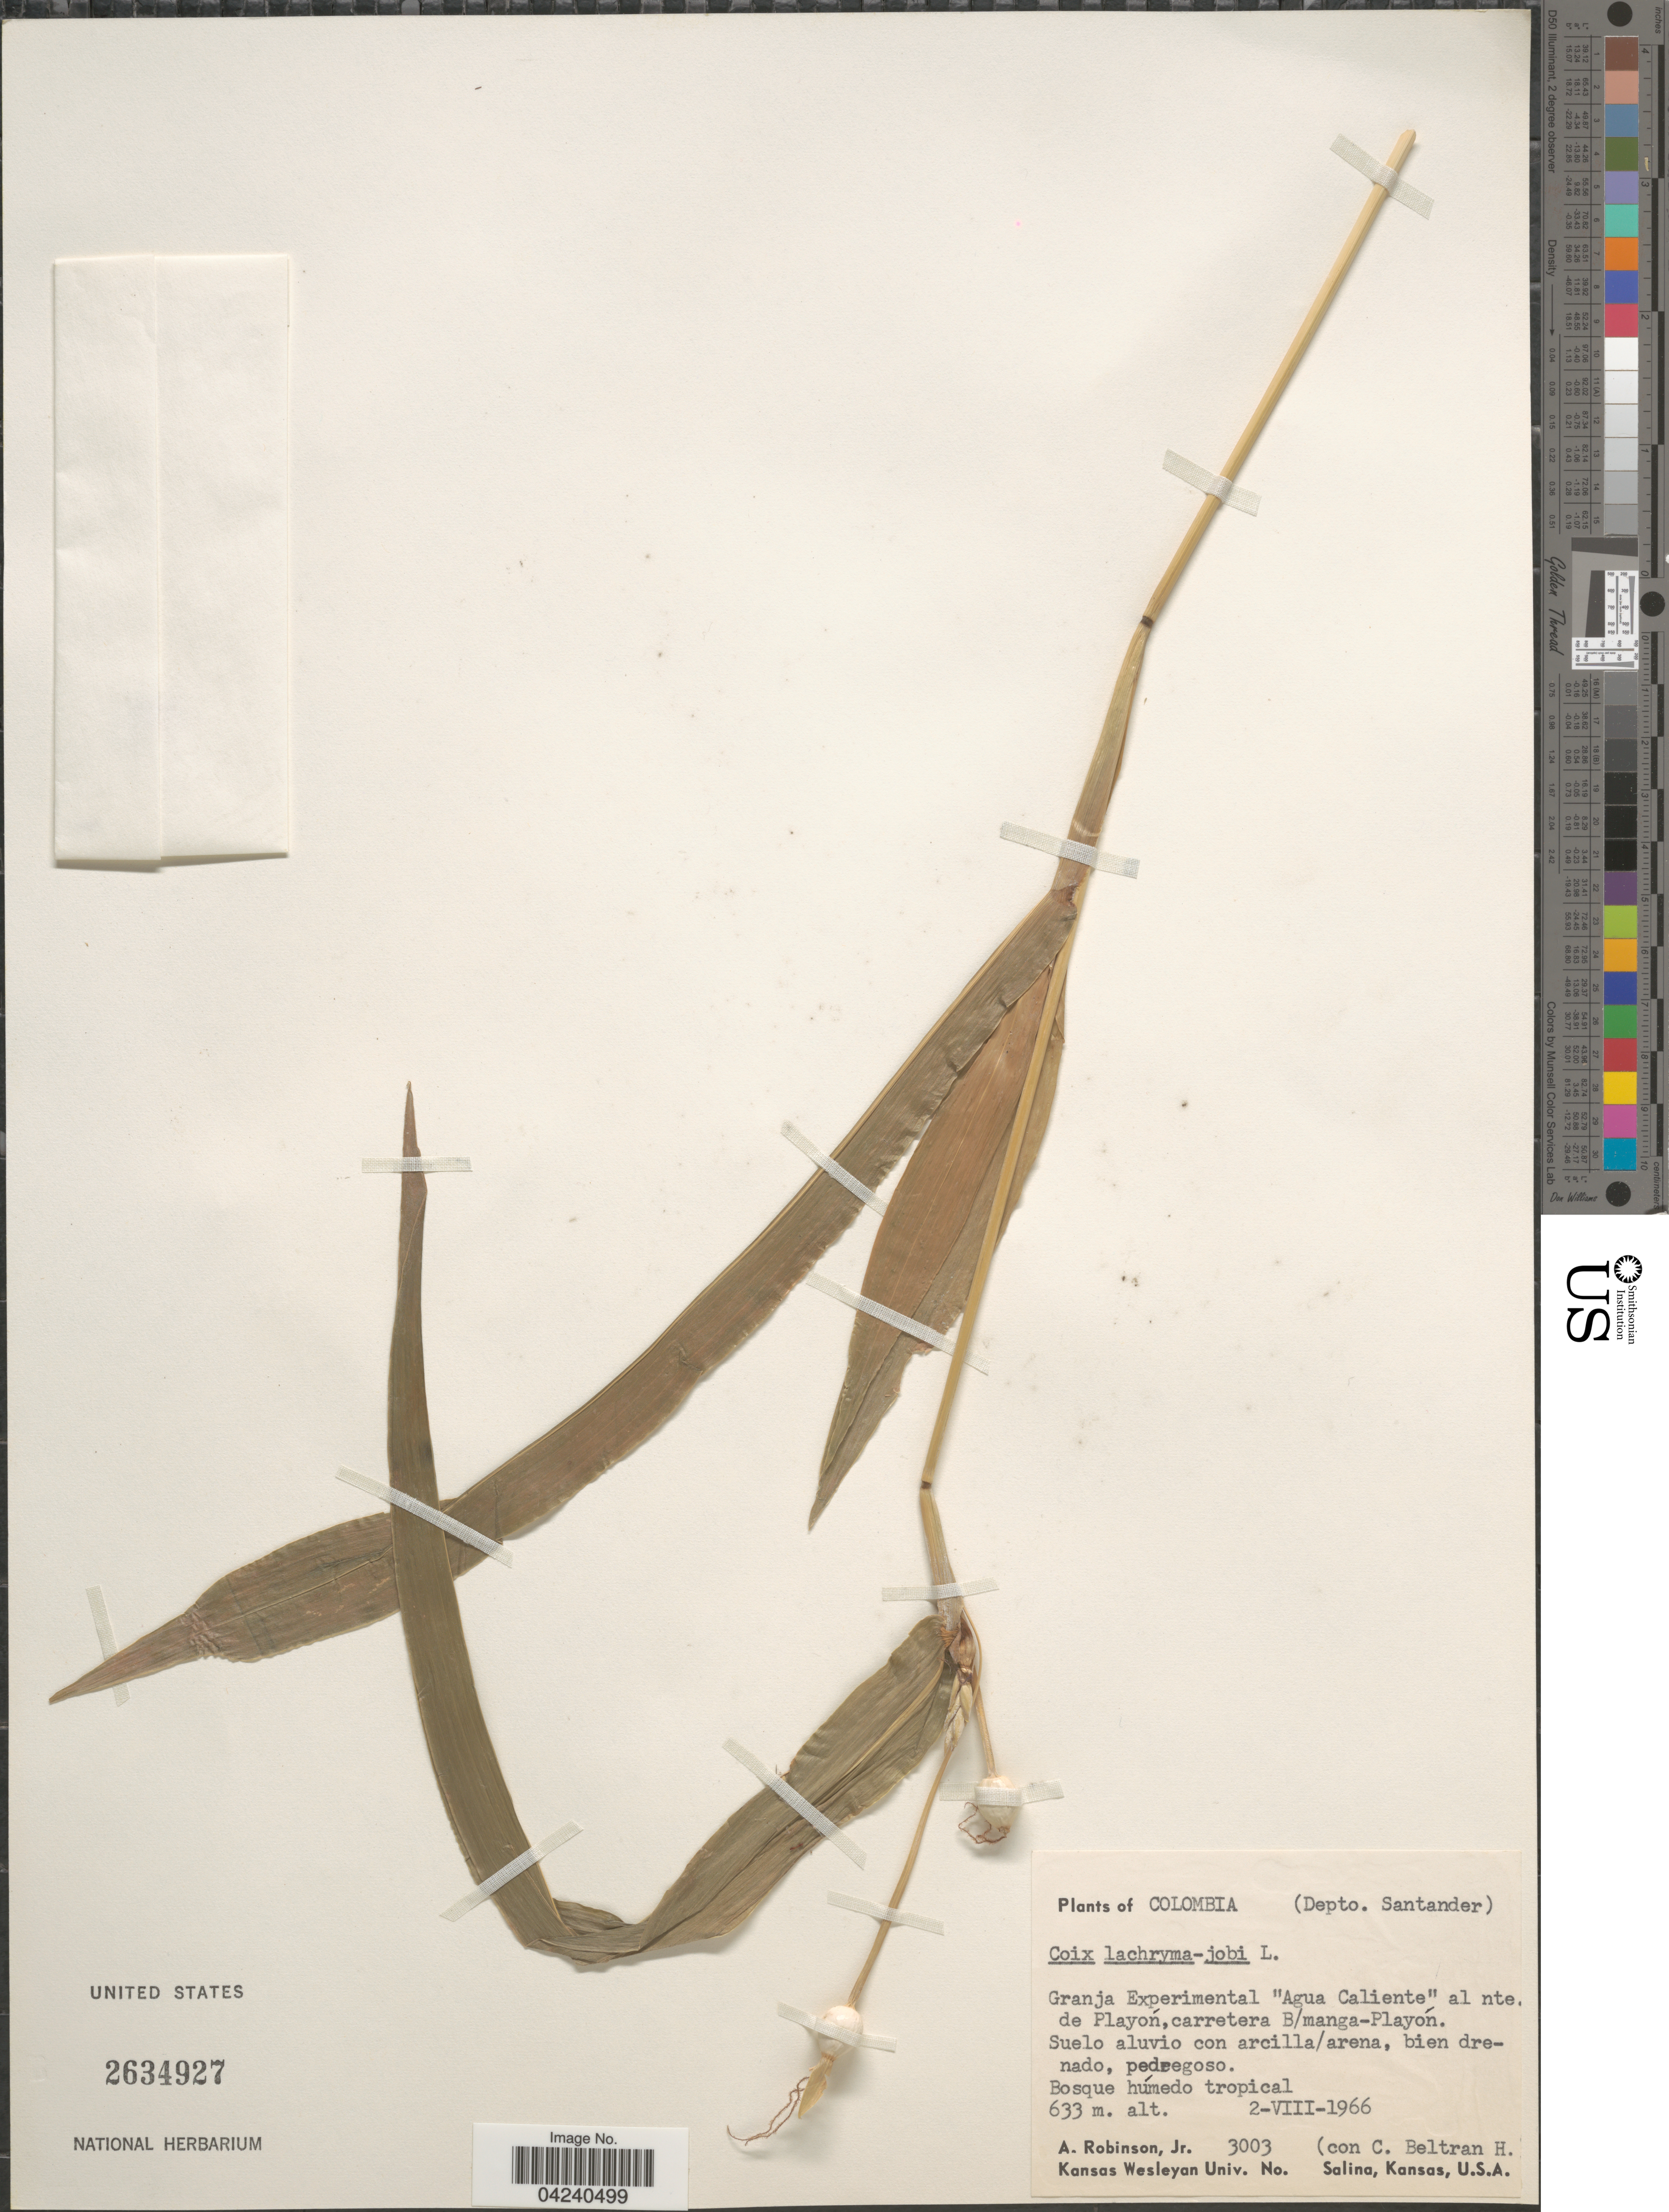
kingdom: Plantae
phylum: Tracheophyta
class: Liliopsida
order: Poales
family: Poaceae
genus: Coix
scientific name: Coix lacryma-jobi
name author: L.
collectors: A. Robinson Jr. & C. Beltran H.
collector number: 3003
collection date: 1966-08-02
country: Colombia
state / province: Santander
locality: (Depto. Santander). Granja Experimental "Agua Caliente" al nte. de Playoń, carretera B/manga-Playoń.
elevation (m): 633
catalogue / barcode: US 2634927